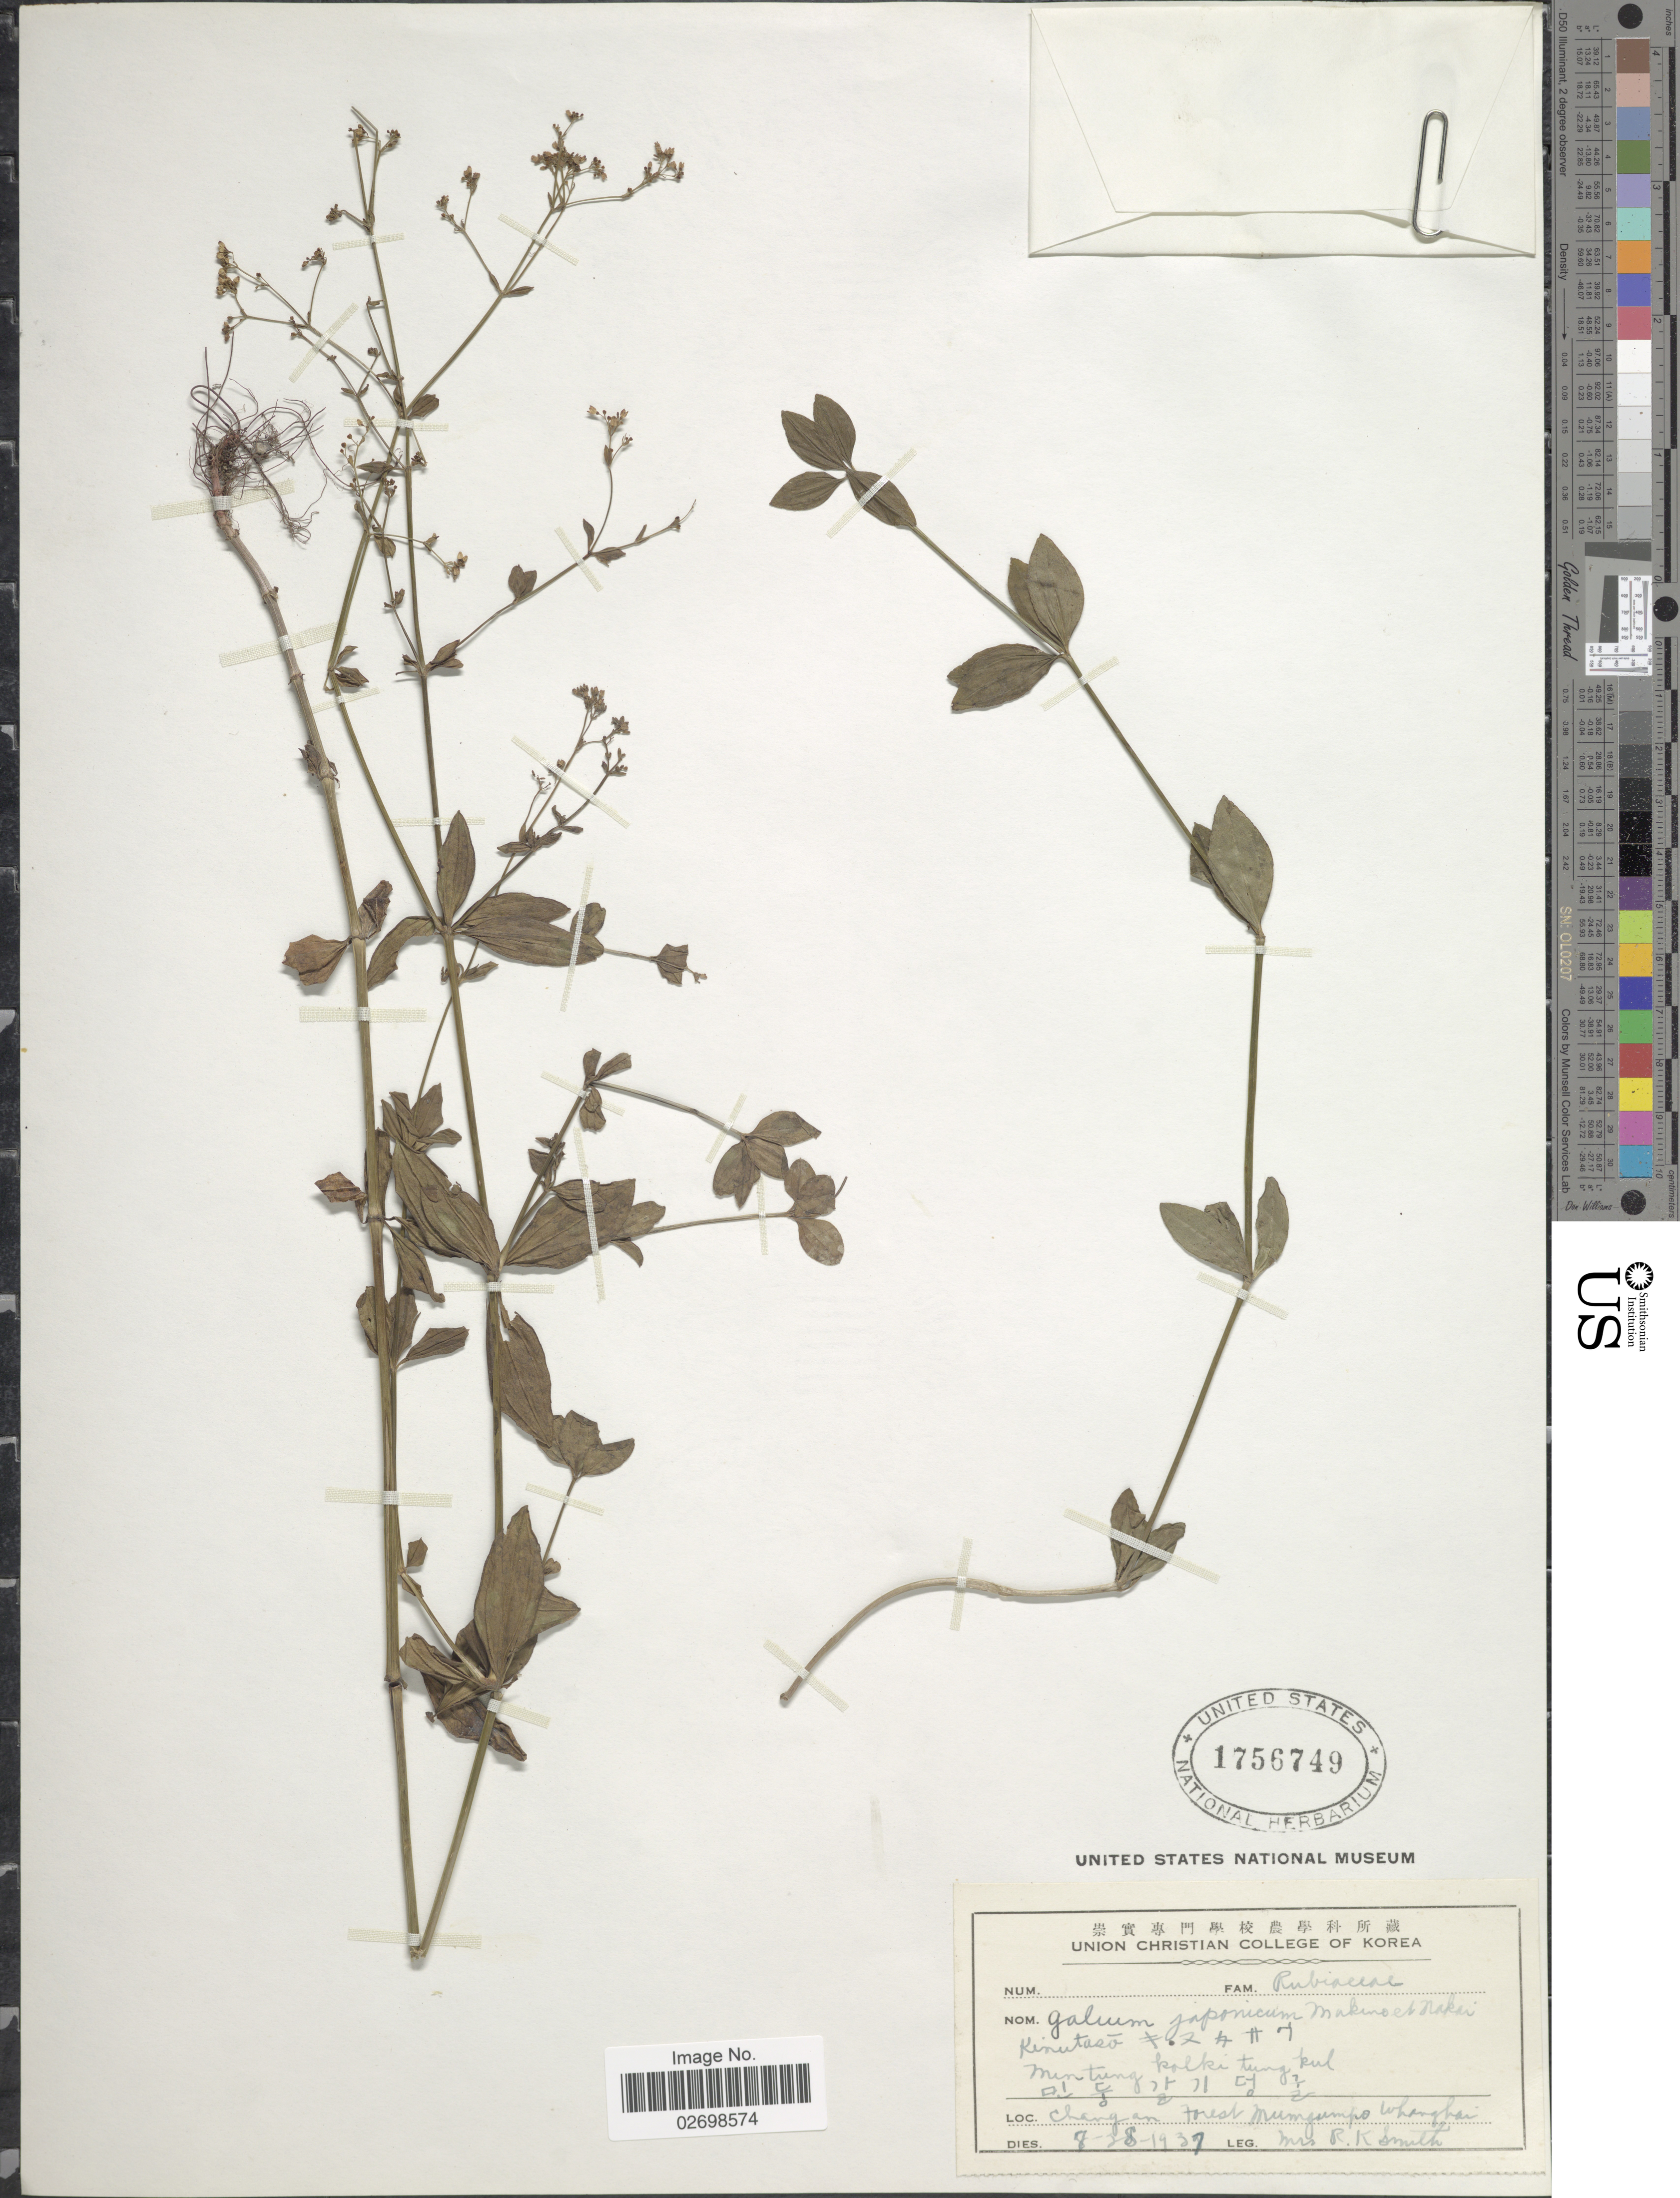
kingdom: Plantae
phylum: Tracheophyta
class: Magnoliopsida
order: Gentianales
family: Rubiaceae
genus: Galium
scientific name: Galium japonicum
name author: Makino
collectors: R. Smith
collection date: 1937-08-28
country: North Korea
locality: Changan Forest Mumgumpo Whanghai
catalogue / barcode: US 1756749